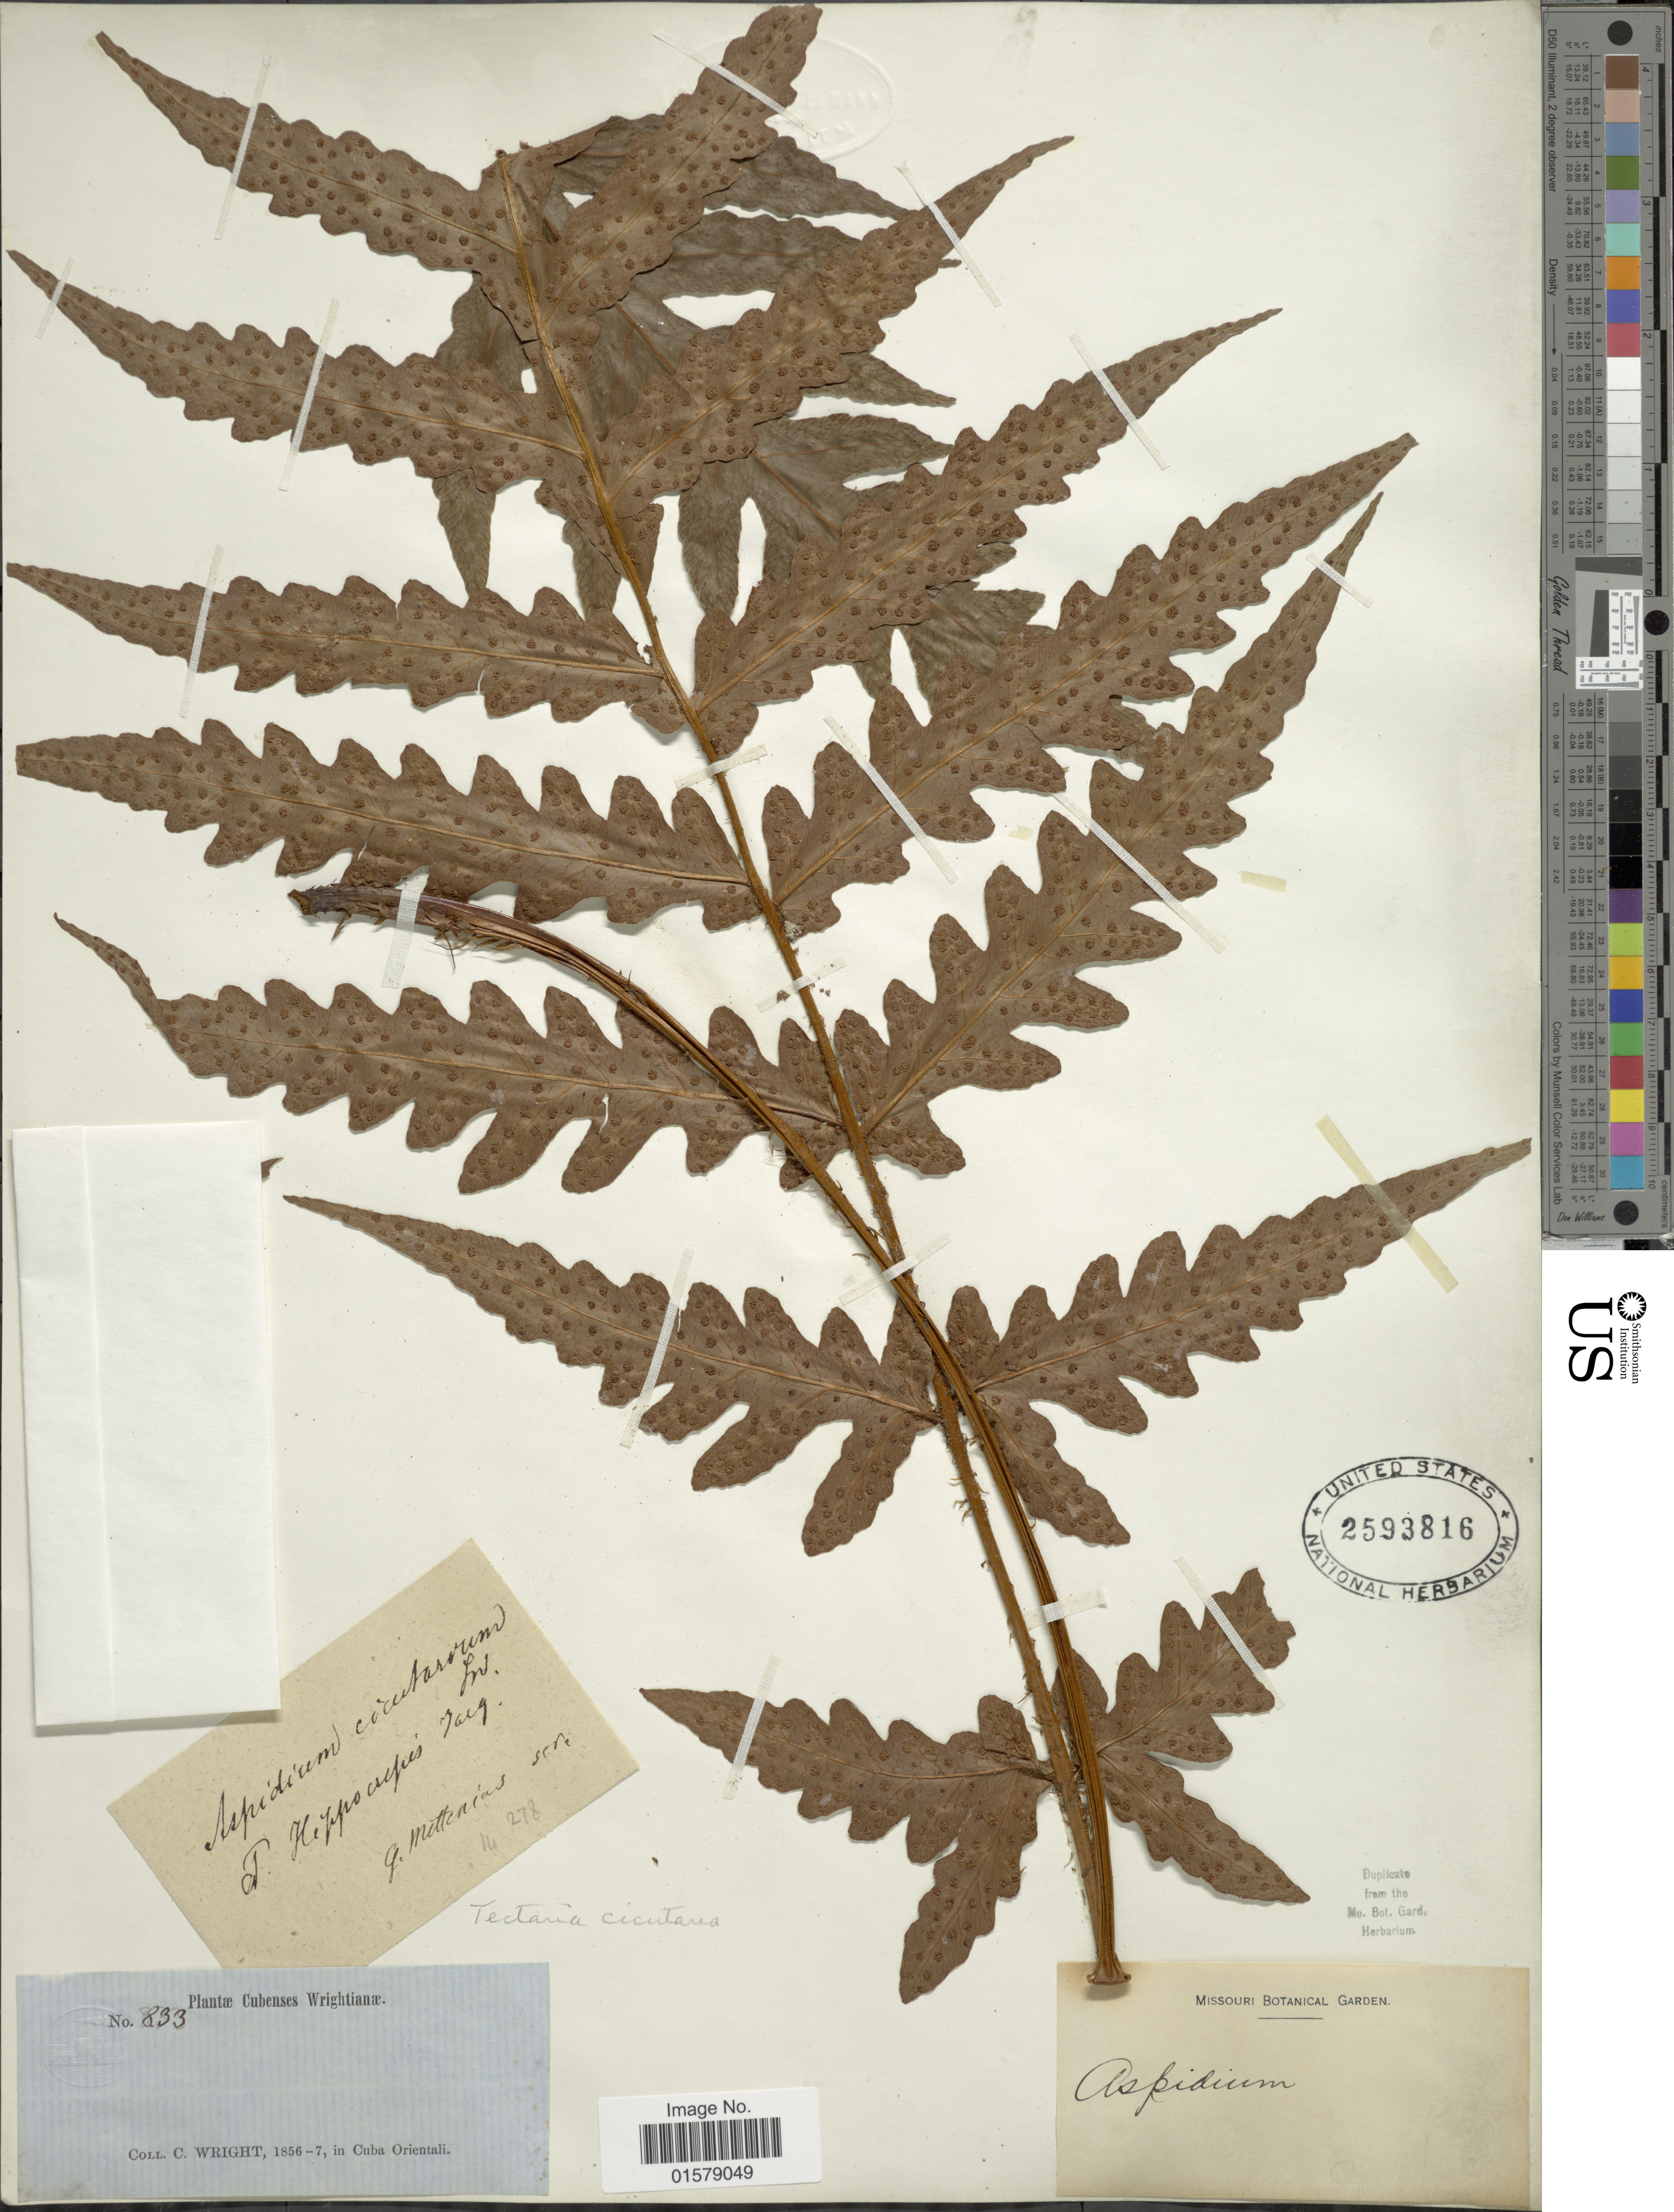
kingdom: Plantae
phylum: Tracheophyta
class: Polypodiopsida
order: Polypodiales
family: Tectariaceae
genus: Tectaria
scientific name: Tectaria cicutaria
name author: (L.) Copel.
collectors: C. Wright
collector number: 833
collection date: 1856/1857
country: Cuba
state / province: Oriente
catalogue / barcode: US 2593816